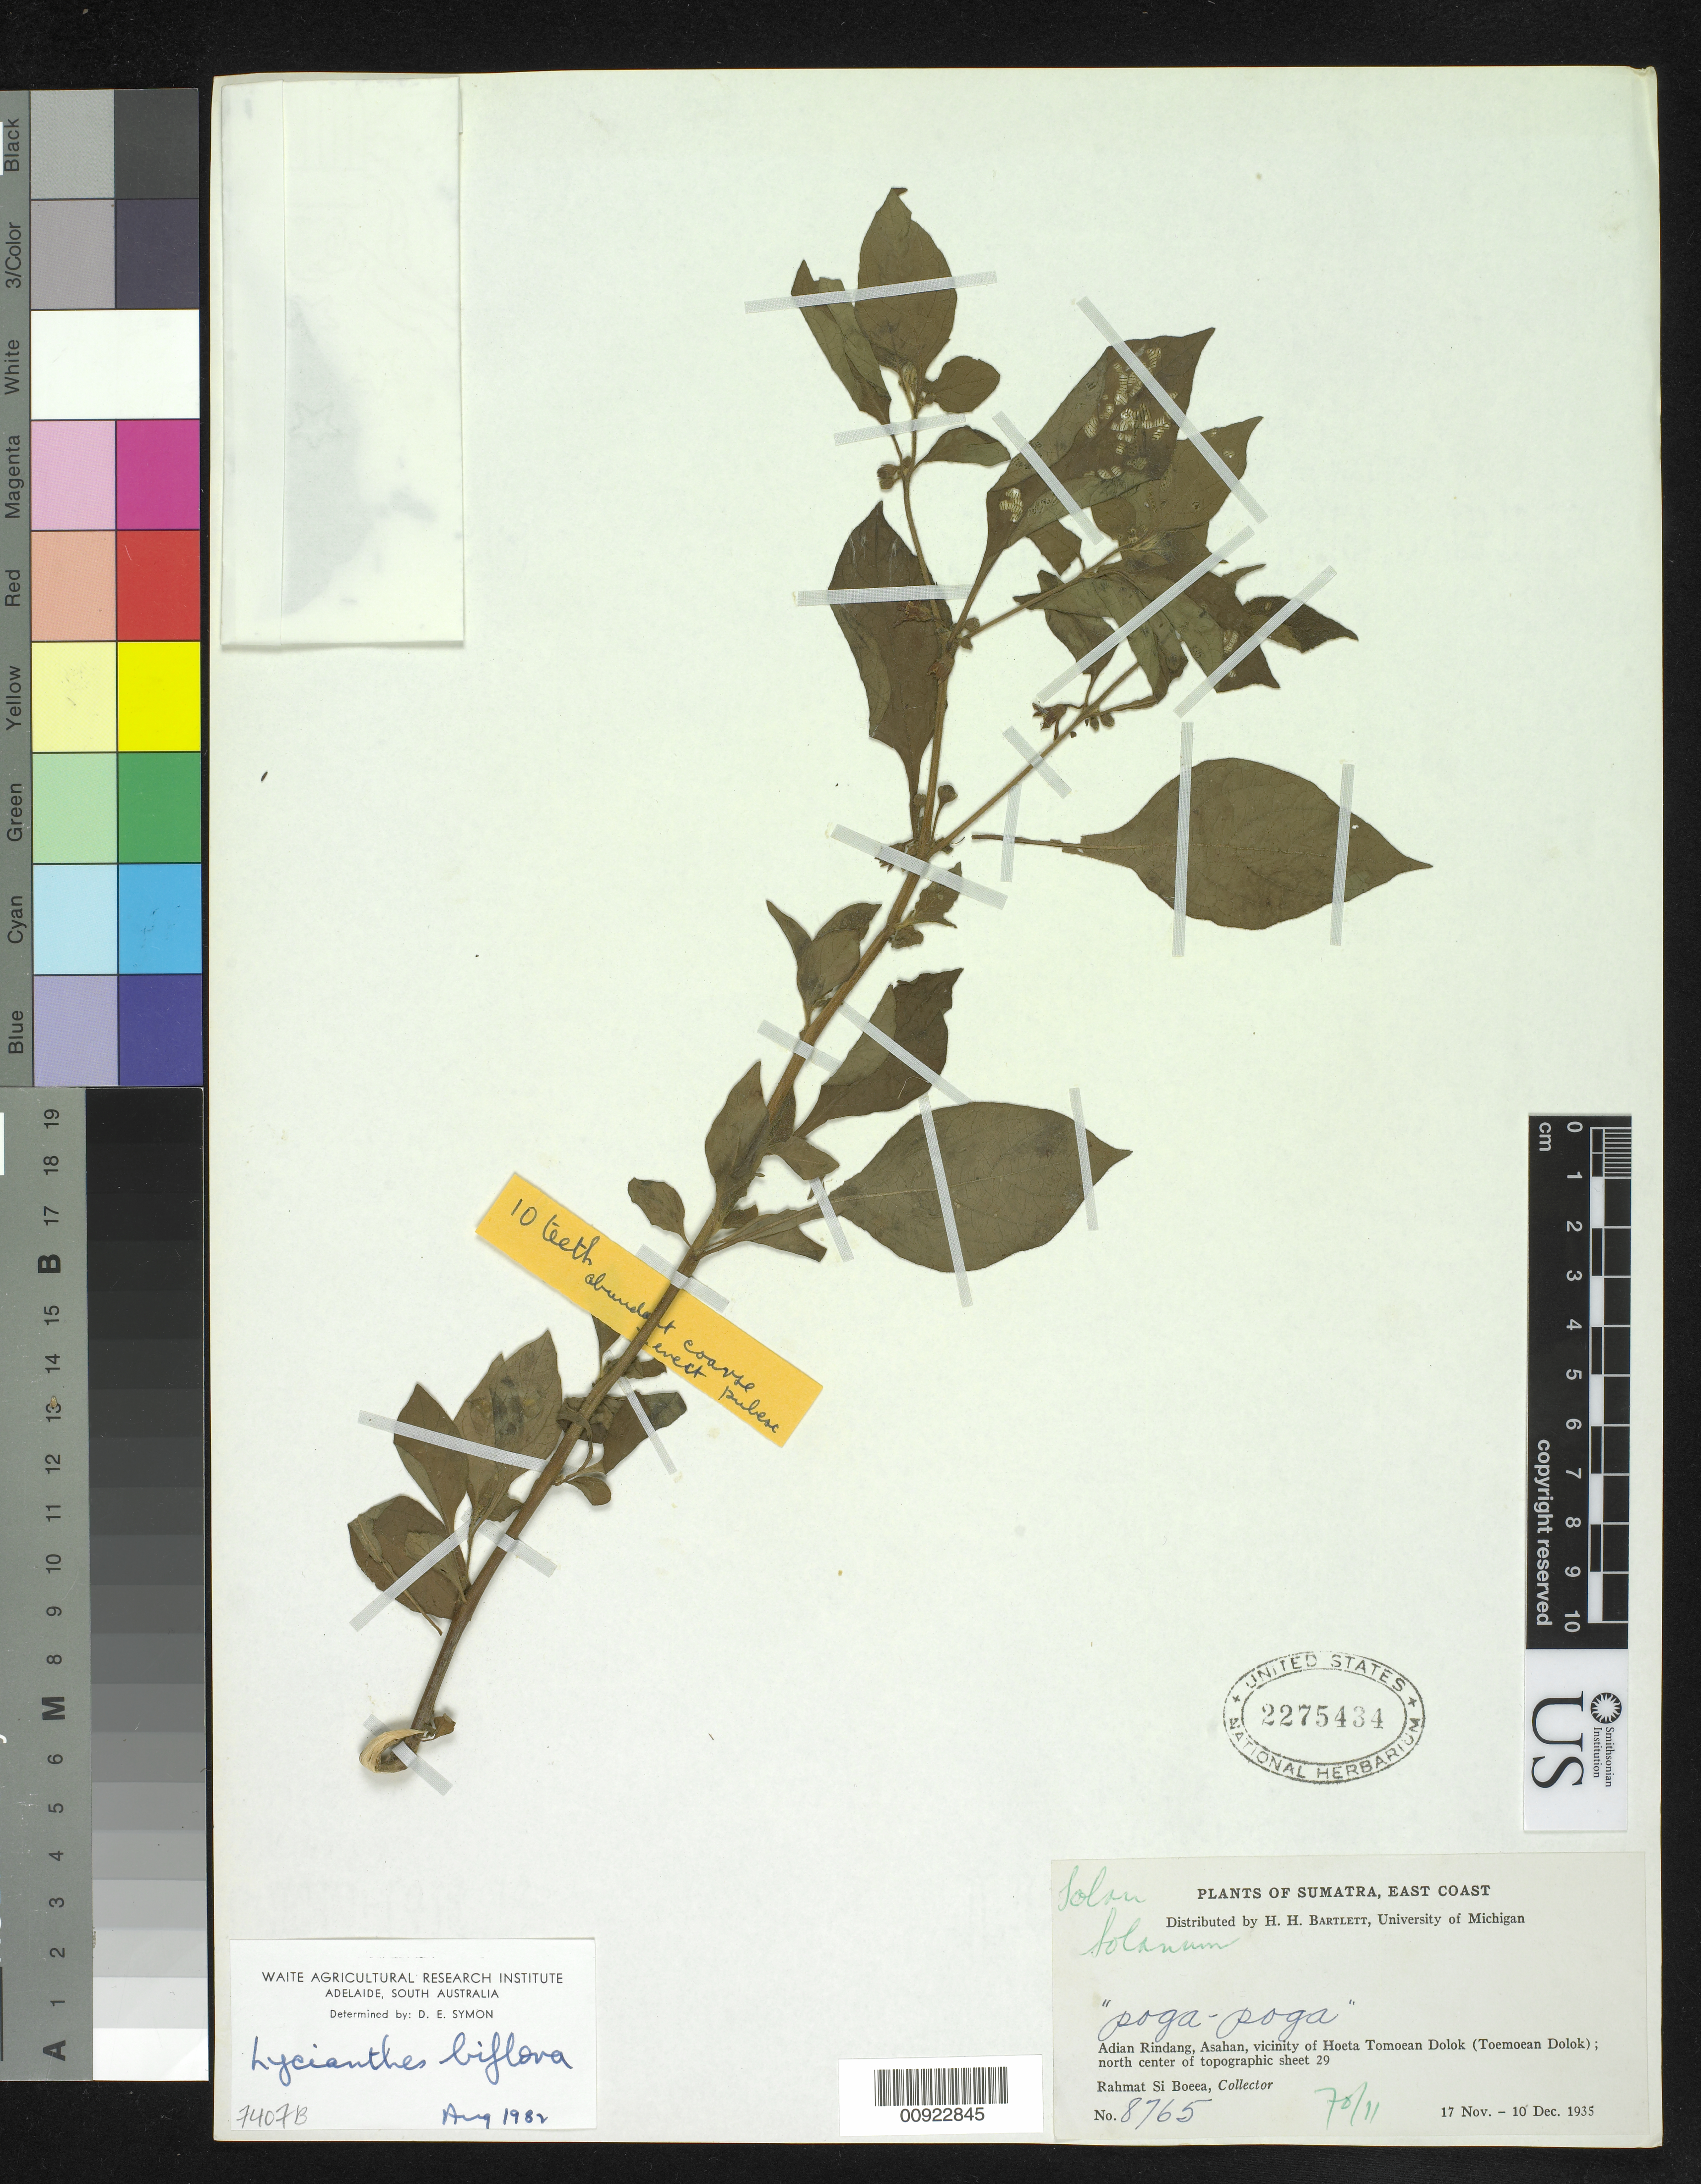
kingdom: Plantae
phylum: Tracheophyta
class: Magnoliopsida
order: Solanales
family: Solanaceae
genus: Lycianthes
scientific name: Lycianthes biflorum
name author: (Lour.) Bitter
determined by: Knapp, S. D.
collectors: Rahmat Si Boeea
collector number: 8765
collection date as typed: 17 Nov 1935 to 10 Dec 1935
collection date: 1935-11-17/1935-12-10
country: Indonesia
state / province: Sumatra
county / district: Aceh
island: Sumatra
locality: Adian Rindang, Asahan, vicinity of Hoeta Tomoean Dolok (Toemoean Dolok)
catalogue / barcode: US 2275434